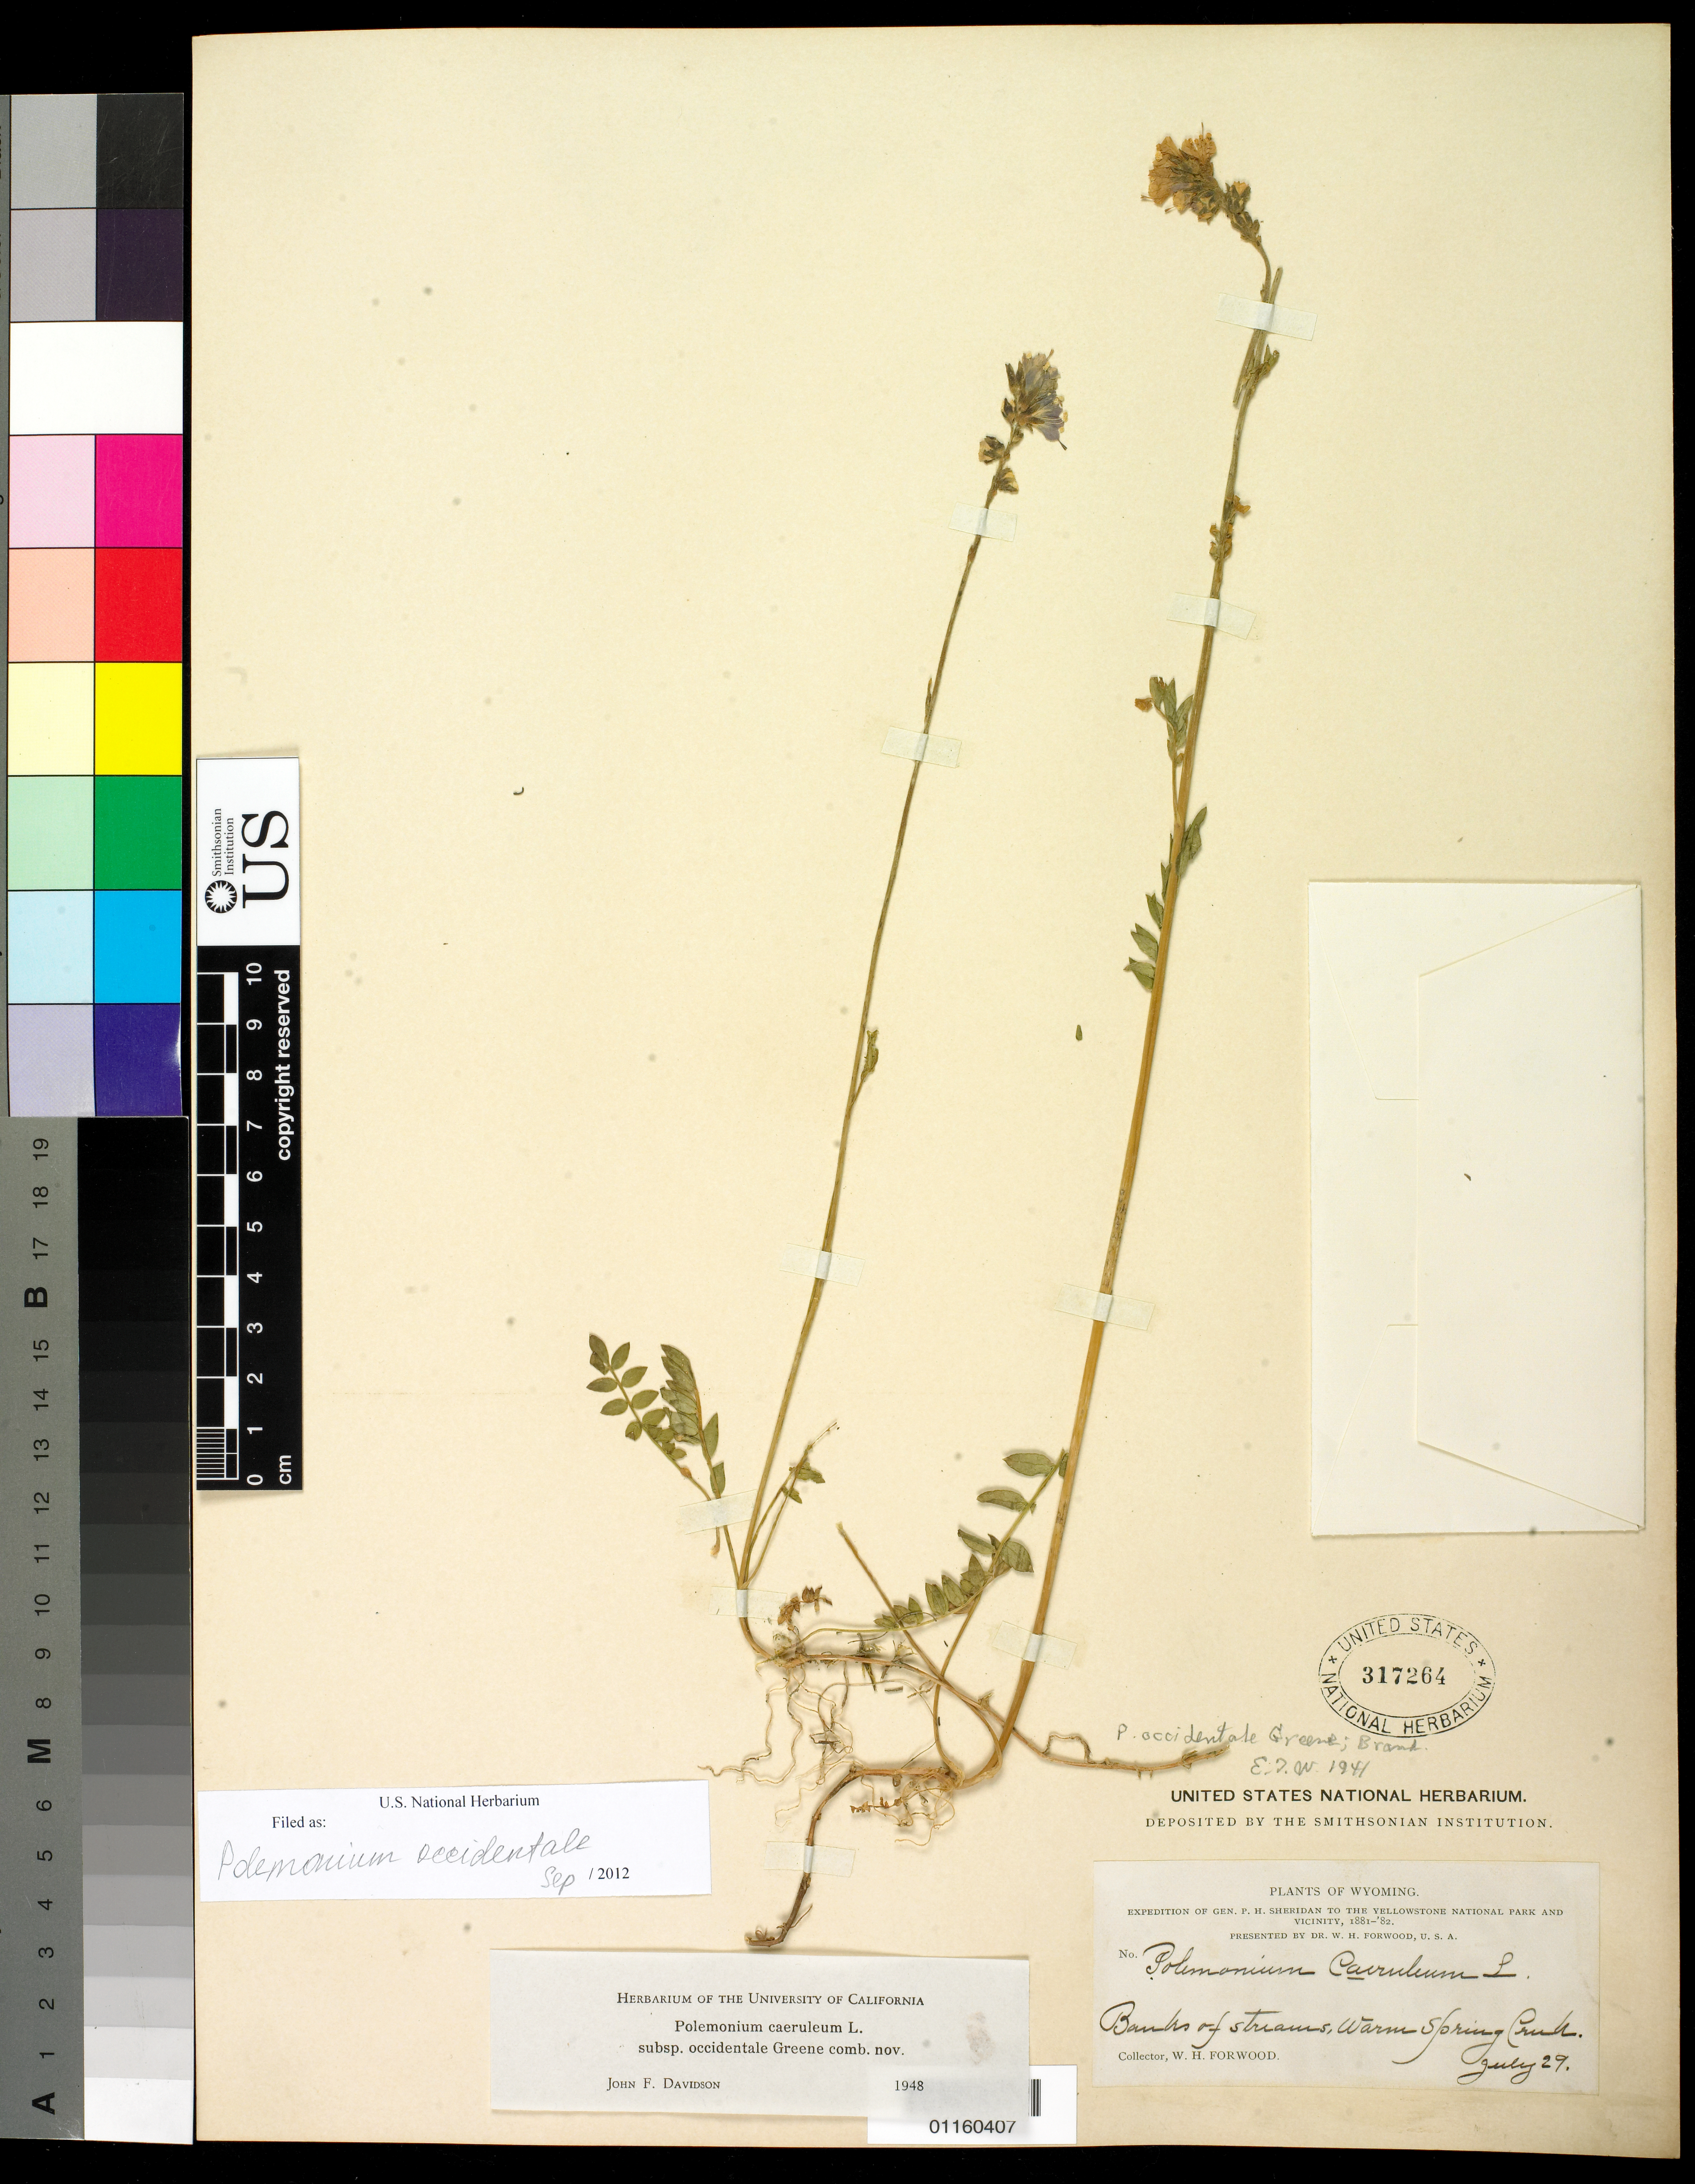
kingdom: Plantae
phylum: Tracheophyta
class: Magnoliopsida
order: Ericales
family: Polemoniaceae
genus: Polemonium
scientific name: Polemonium occidentale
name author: Greene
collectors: W. Forwood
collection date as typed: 29 Jul 1881 or 29 Jul 1882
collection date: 1881-07-29 or 1882-07-29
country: United States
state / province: Wyoming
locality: Banks of Streams, Warm Spring Creek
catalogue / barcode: US 317264